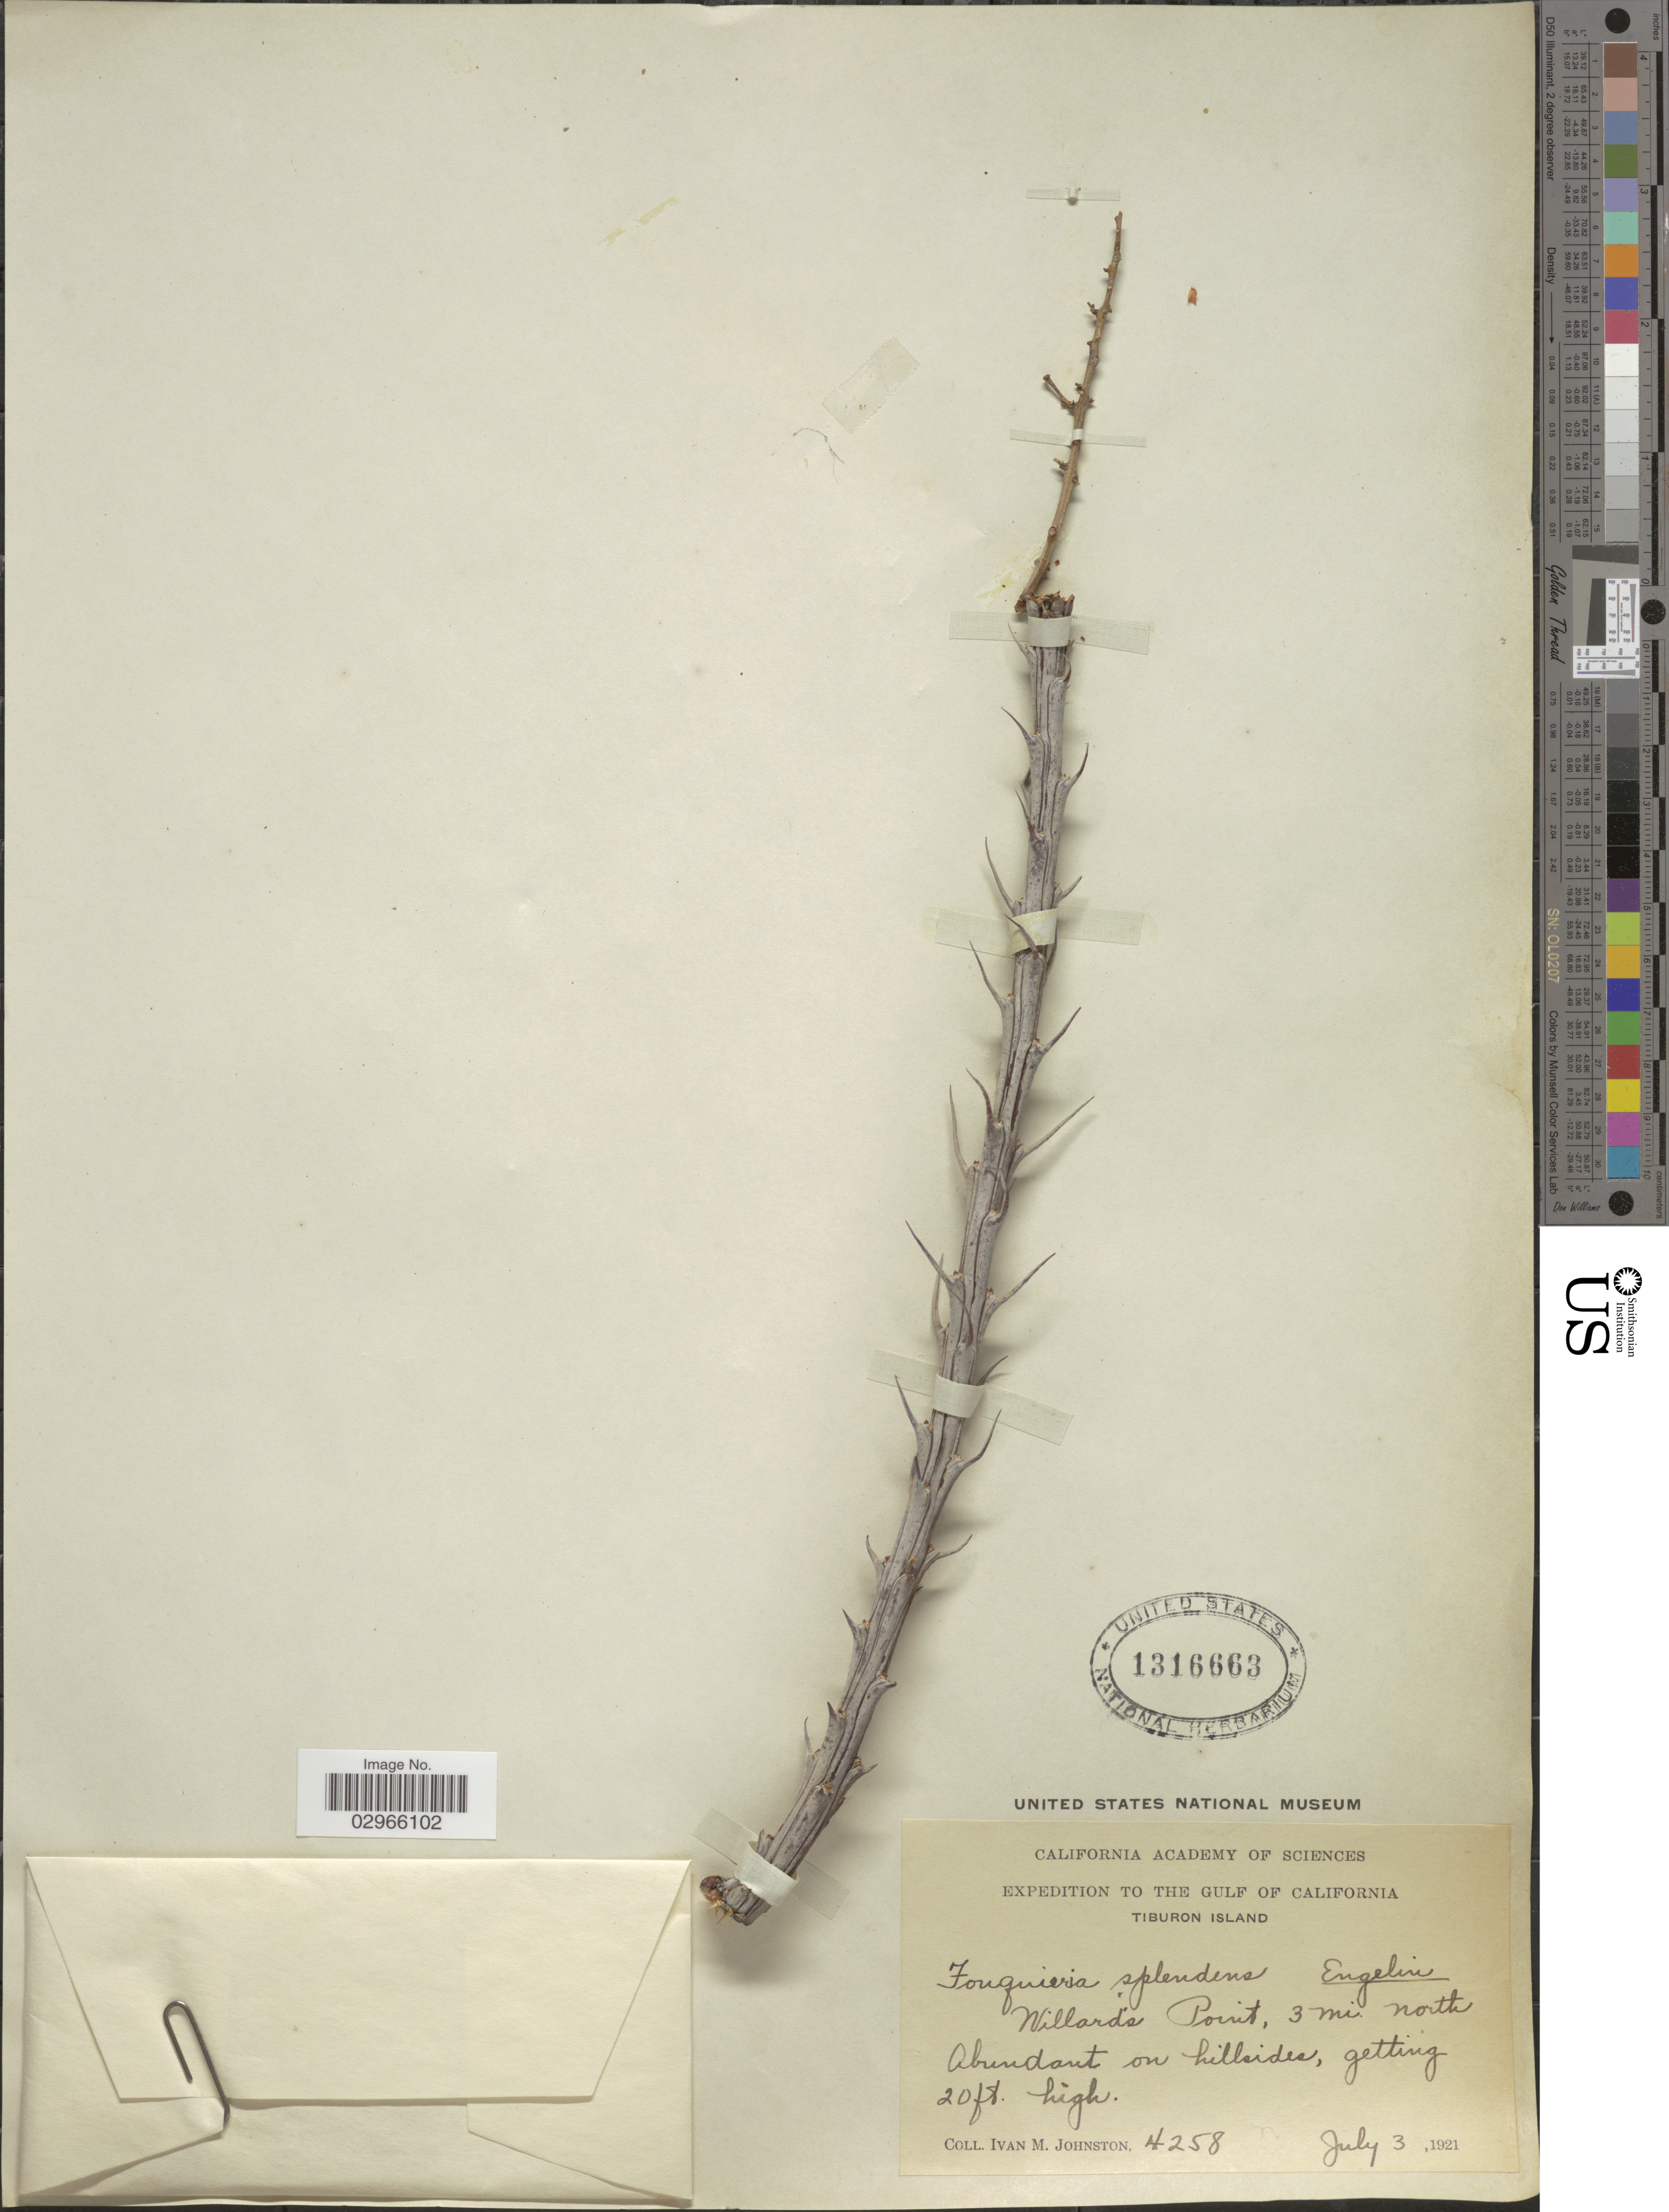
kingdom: Plantae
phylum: Tracheophyta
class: Magnoliopsida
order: Ericales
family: Fouquieriaceae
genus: Fouquieria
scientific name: Fouquieria splendens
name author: Engelm.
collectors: I.M. Johnston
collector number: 4258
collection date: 1921-07-03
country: Mexico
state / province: Sonora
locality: The Gulf of California. Tiburon Island. Willard's Point, 3 mi. north abundant on hillsides.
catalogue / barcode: US 1316663